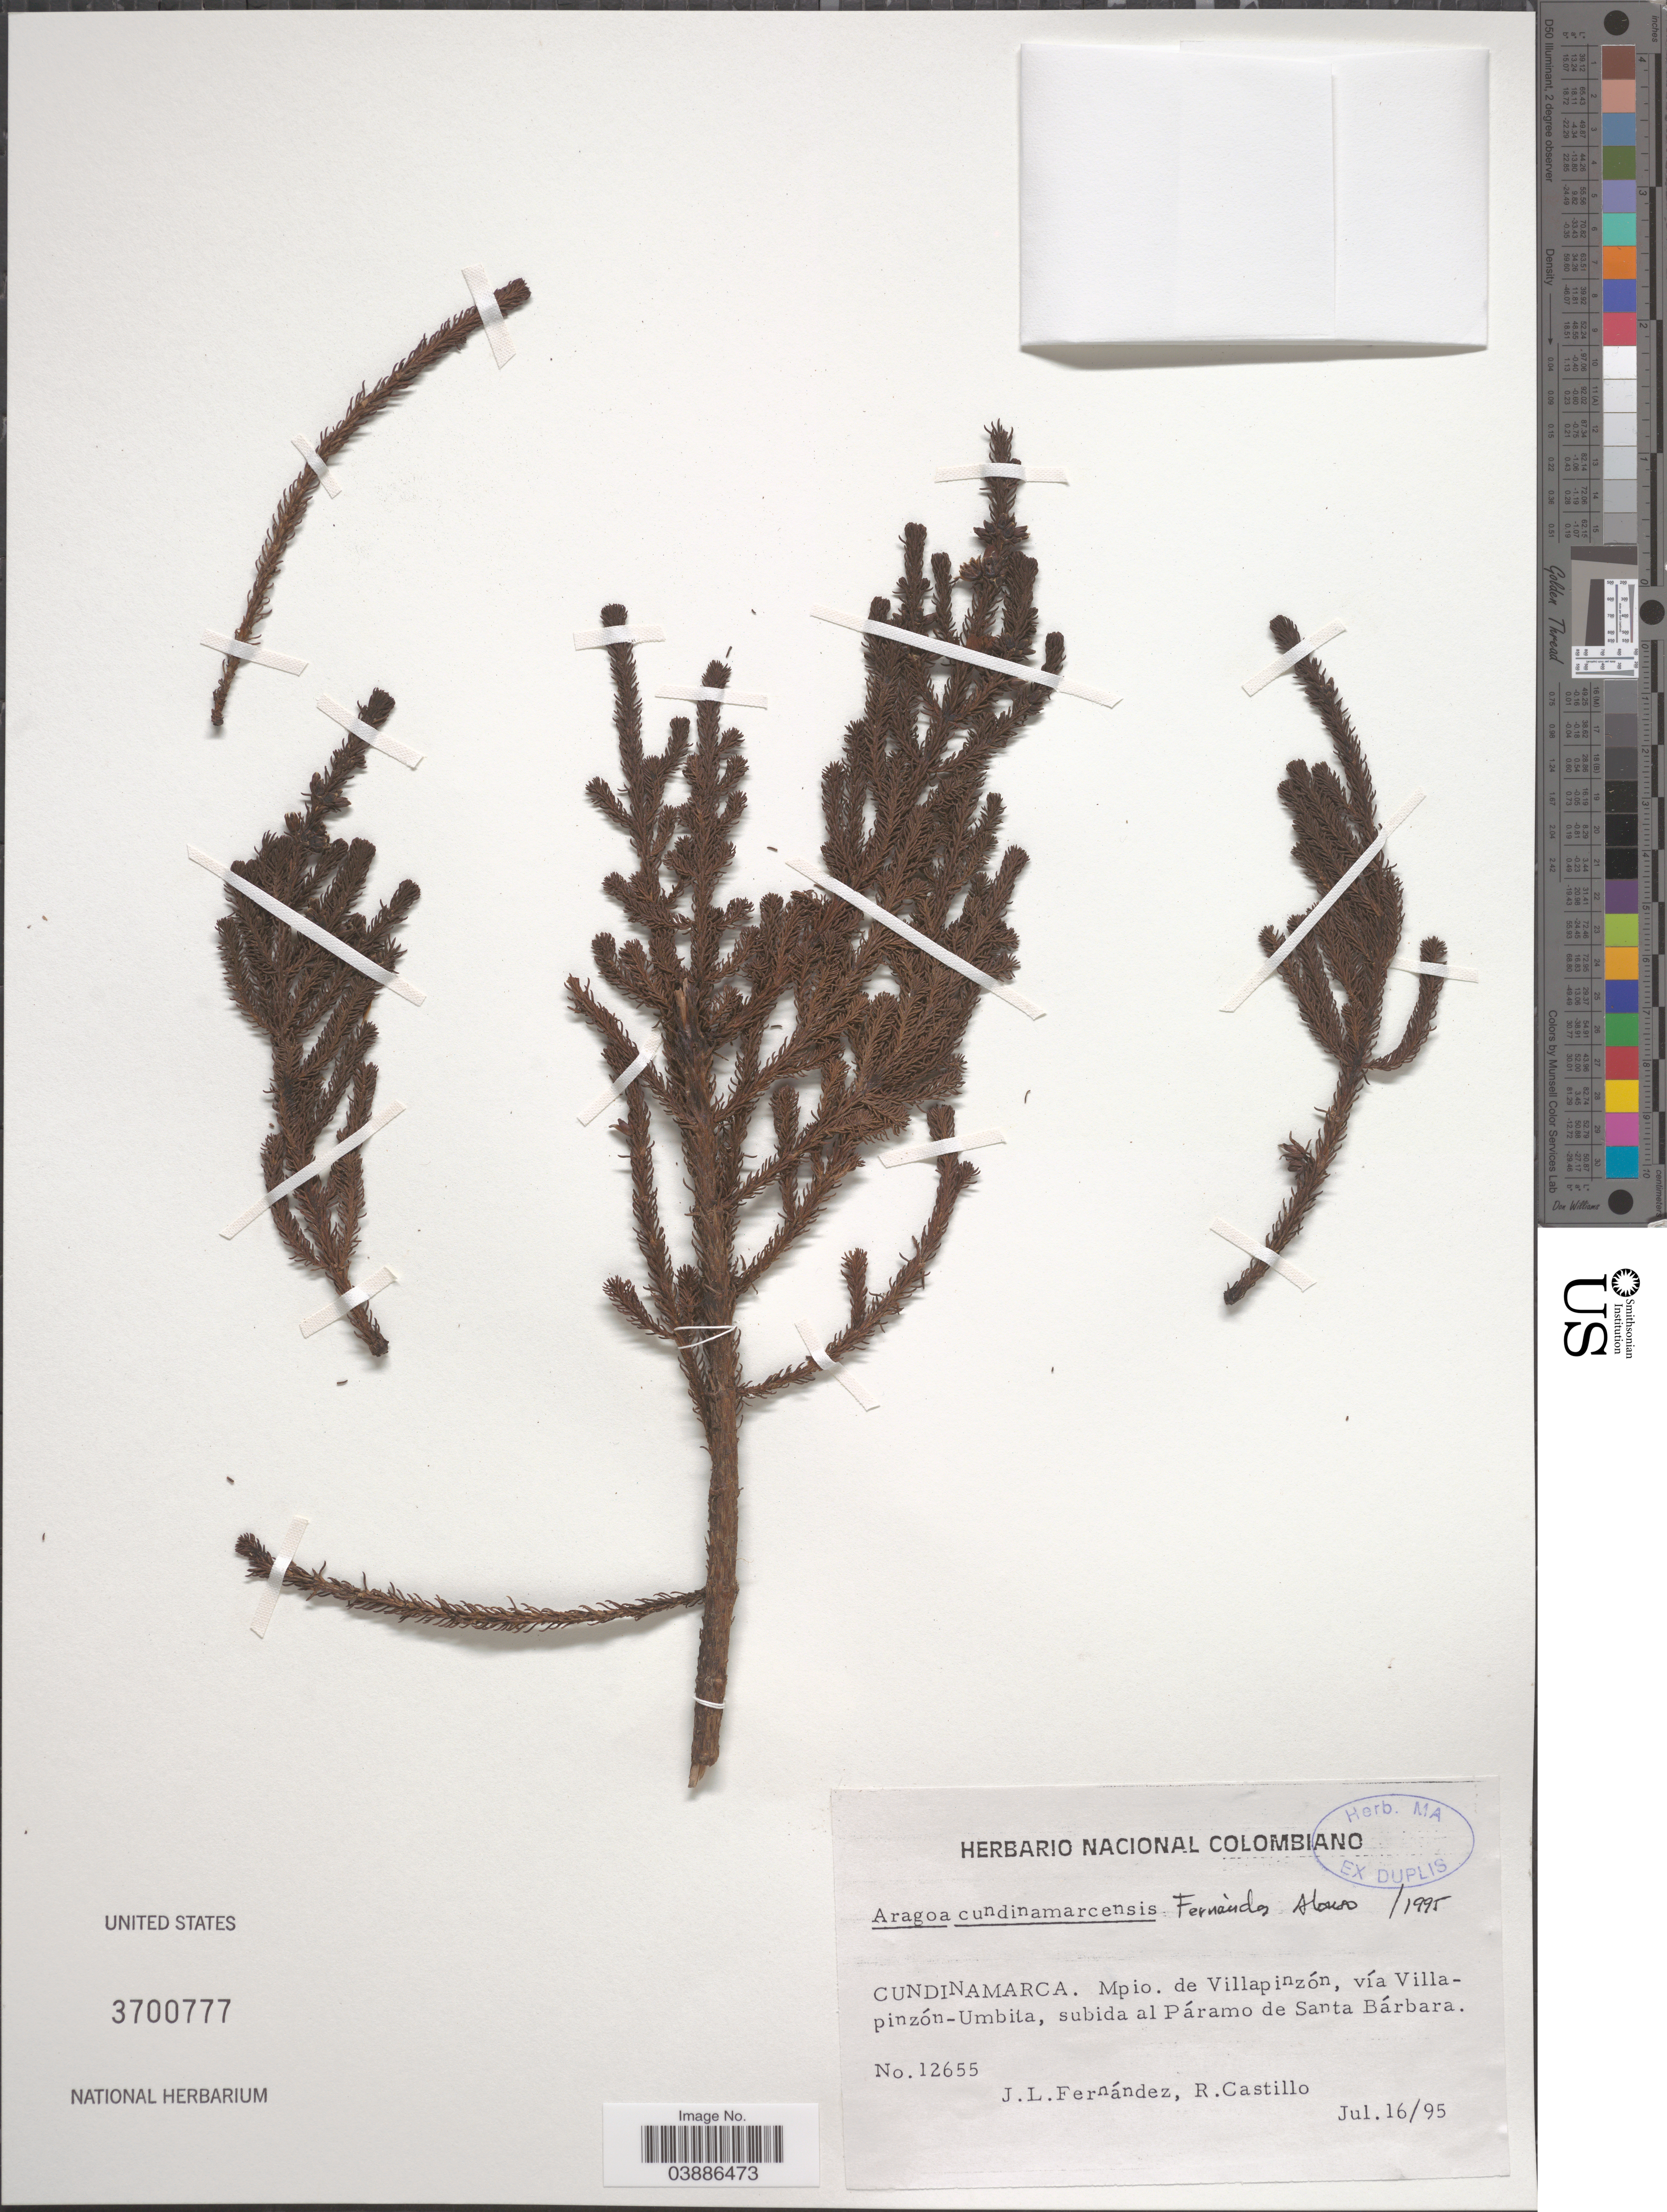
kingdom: Plantae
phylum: Tracheophyta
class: Magnoliopsida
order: Lamiales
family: Plantaginaceae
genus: Aragoa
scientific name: Aragoa cundinamarcensis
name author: Fern. Alonso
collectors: J. Fernández & R. Castillo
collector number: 12655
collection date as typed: Transcribed d/m/y: 16/7/95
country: Colombia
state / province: Cundinamarca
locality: Mpio. de Villapinzón, vía Villapinzón-Umbita, subida al Páramo de Santa Bárbara.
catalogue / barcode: US 3700777